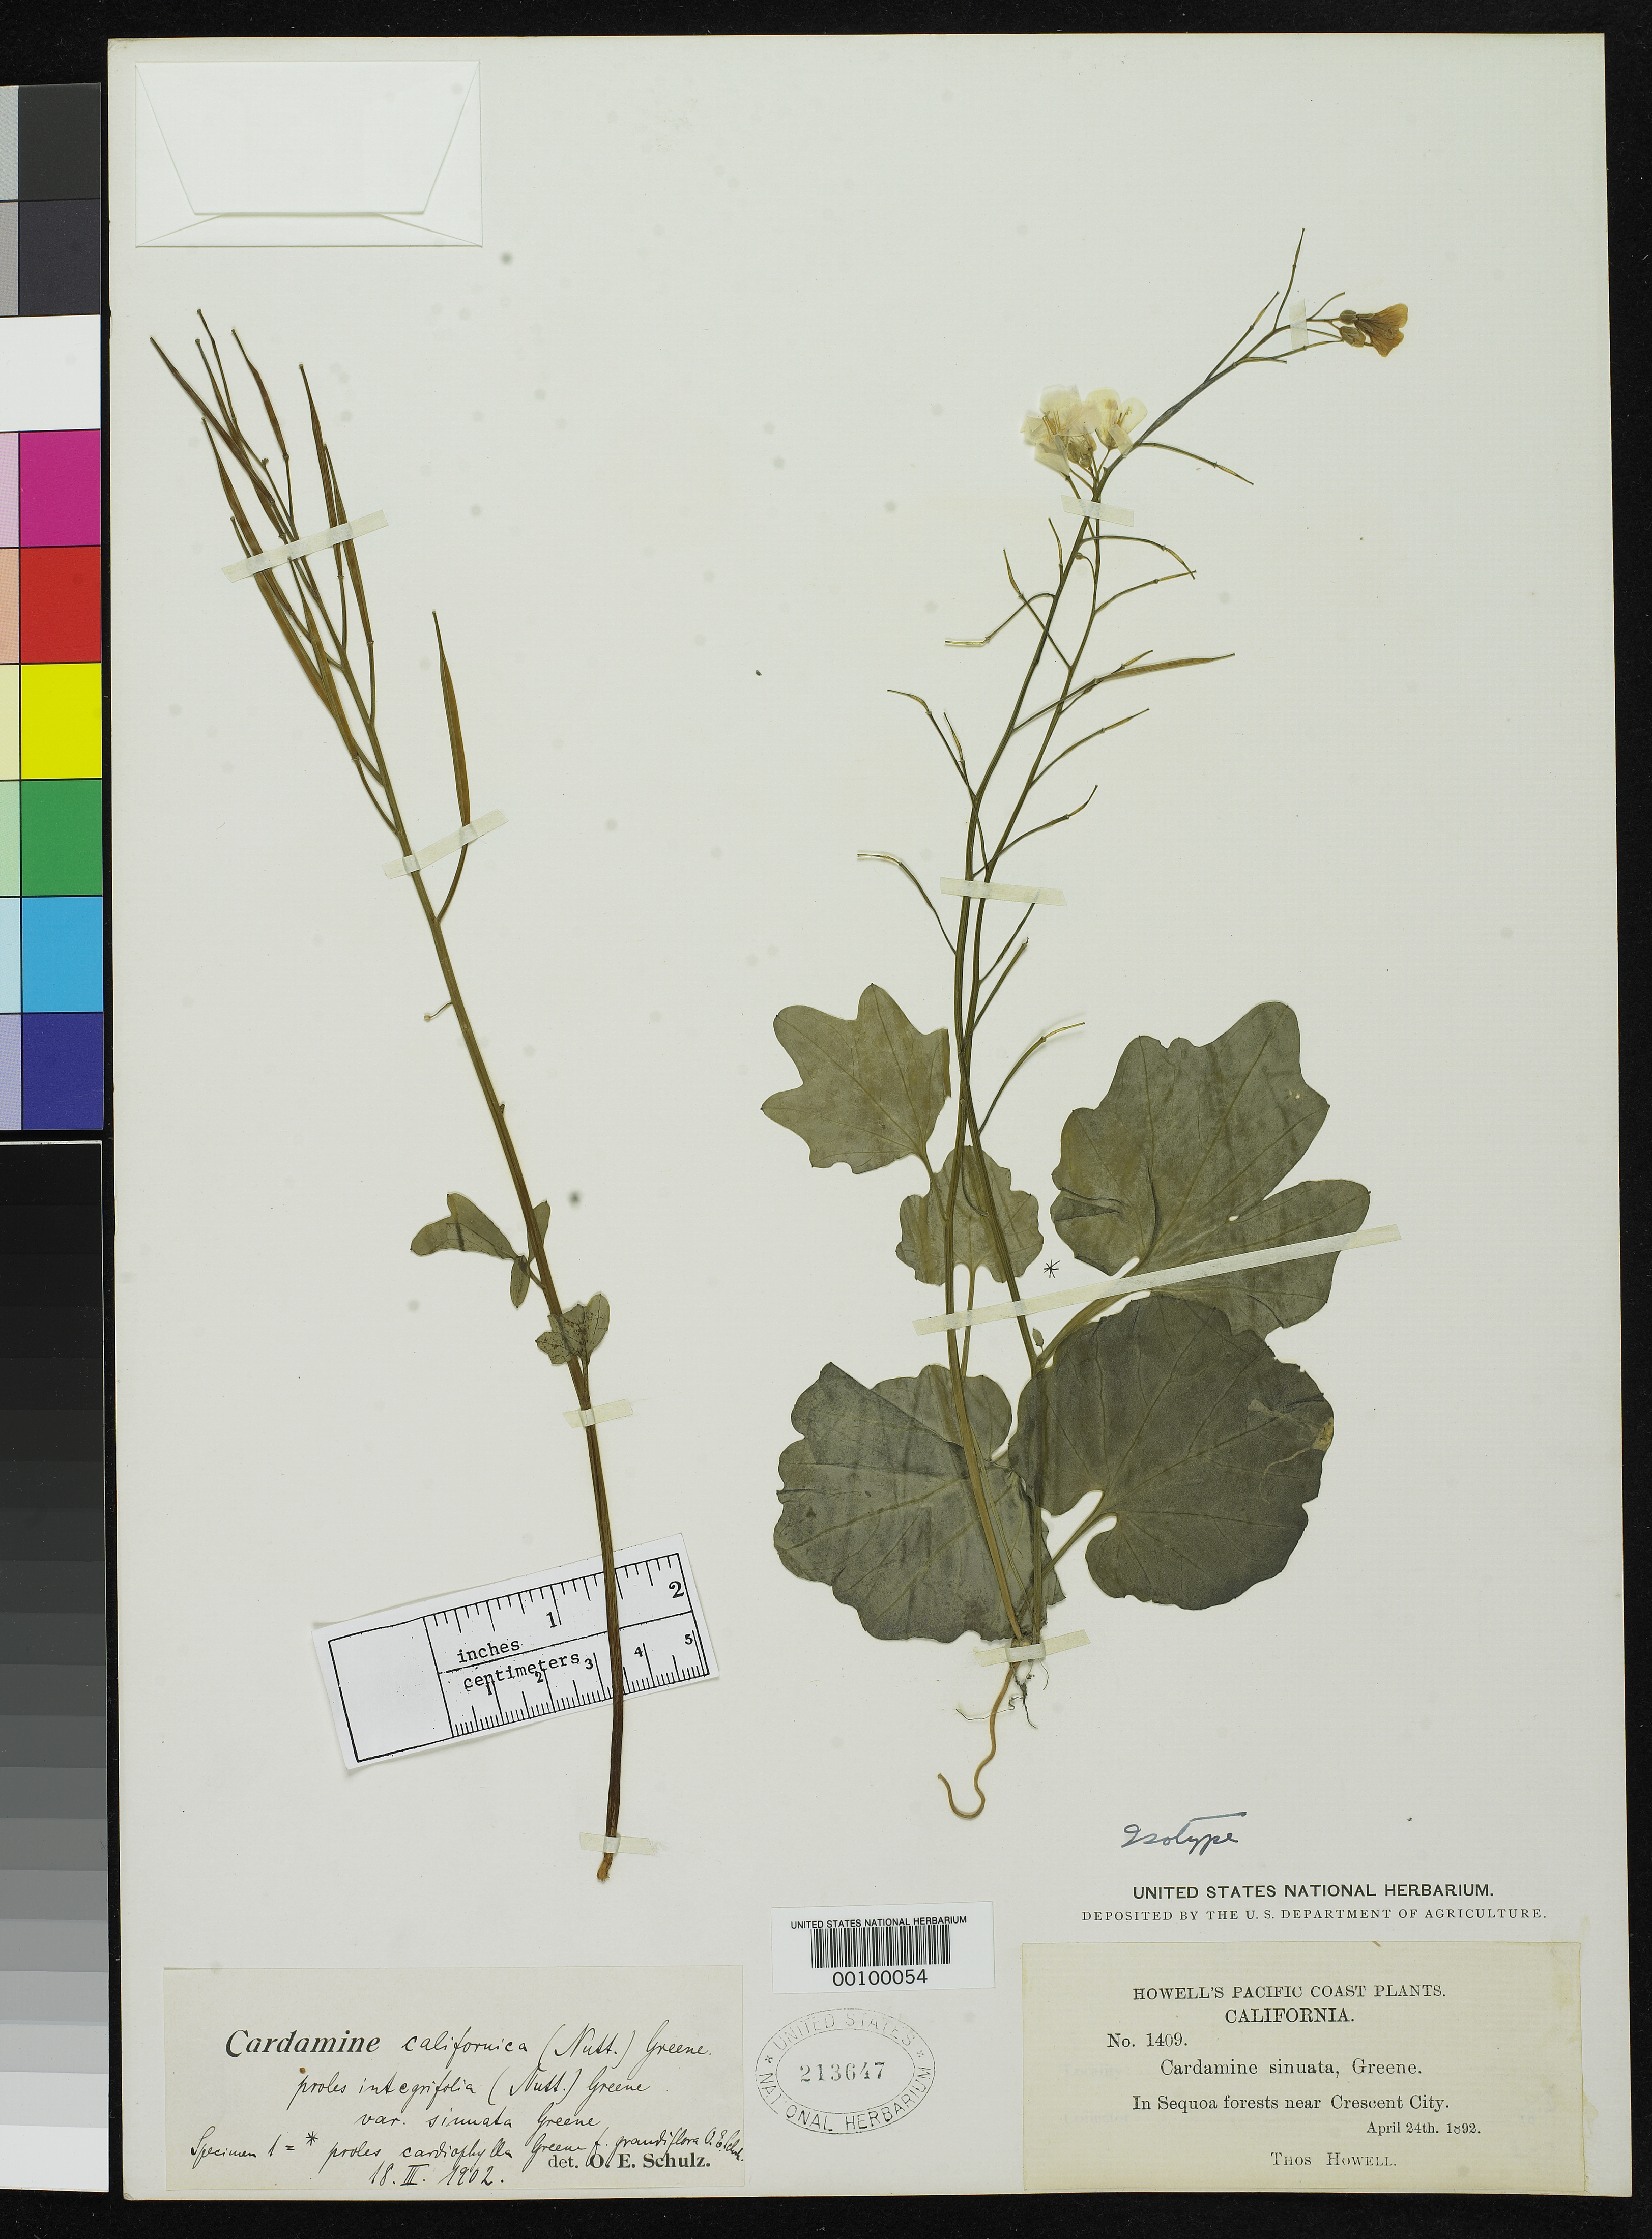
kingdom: Plantae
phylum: Tracheophyta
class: Magnoliopsida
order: Brassicales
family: Brassicaceae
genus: Cardamine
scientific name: Cardamine sinuata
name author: Greene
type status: Isotype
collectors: T. J. Howell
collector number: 1409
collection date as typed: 24 Apr 1892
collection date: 1892-04-24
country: United States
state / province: California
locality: Near Crescent City.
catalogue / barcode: US 213647